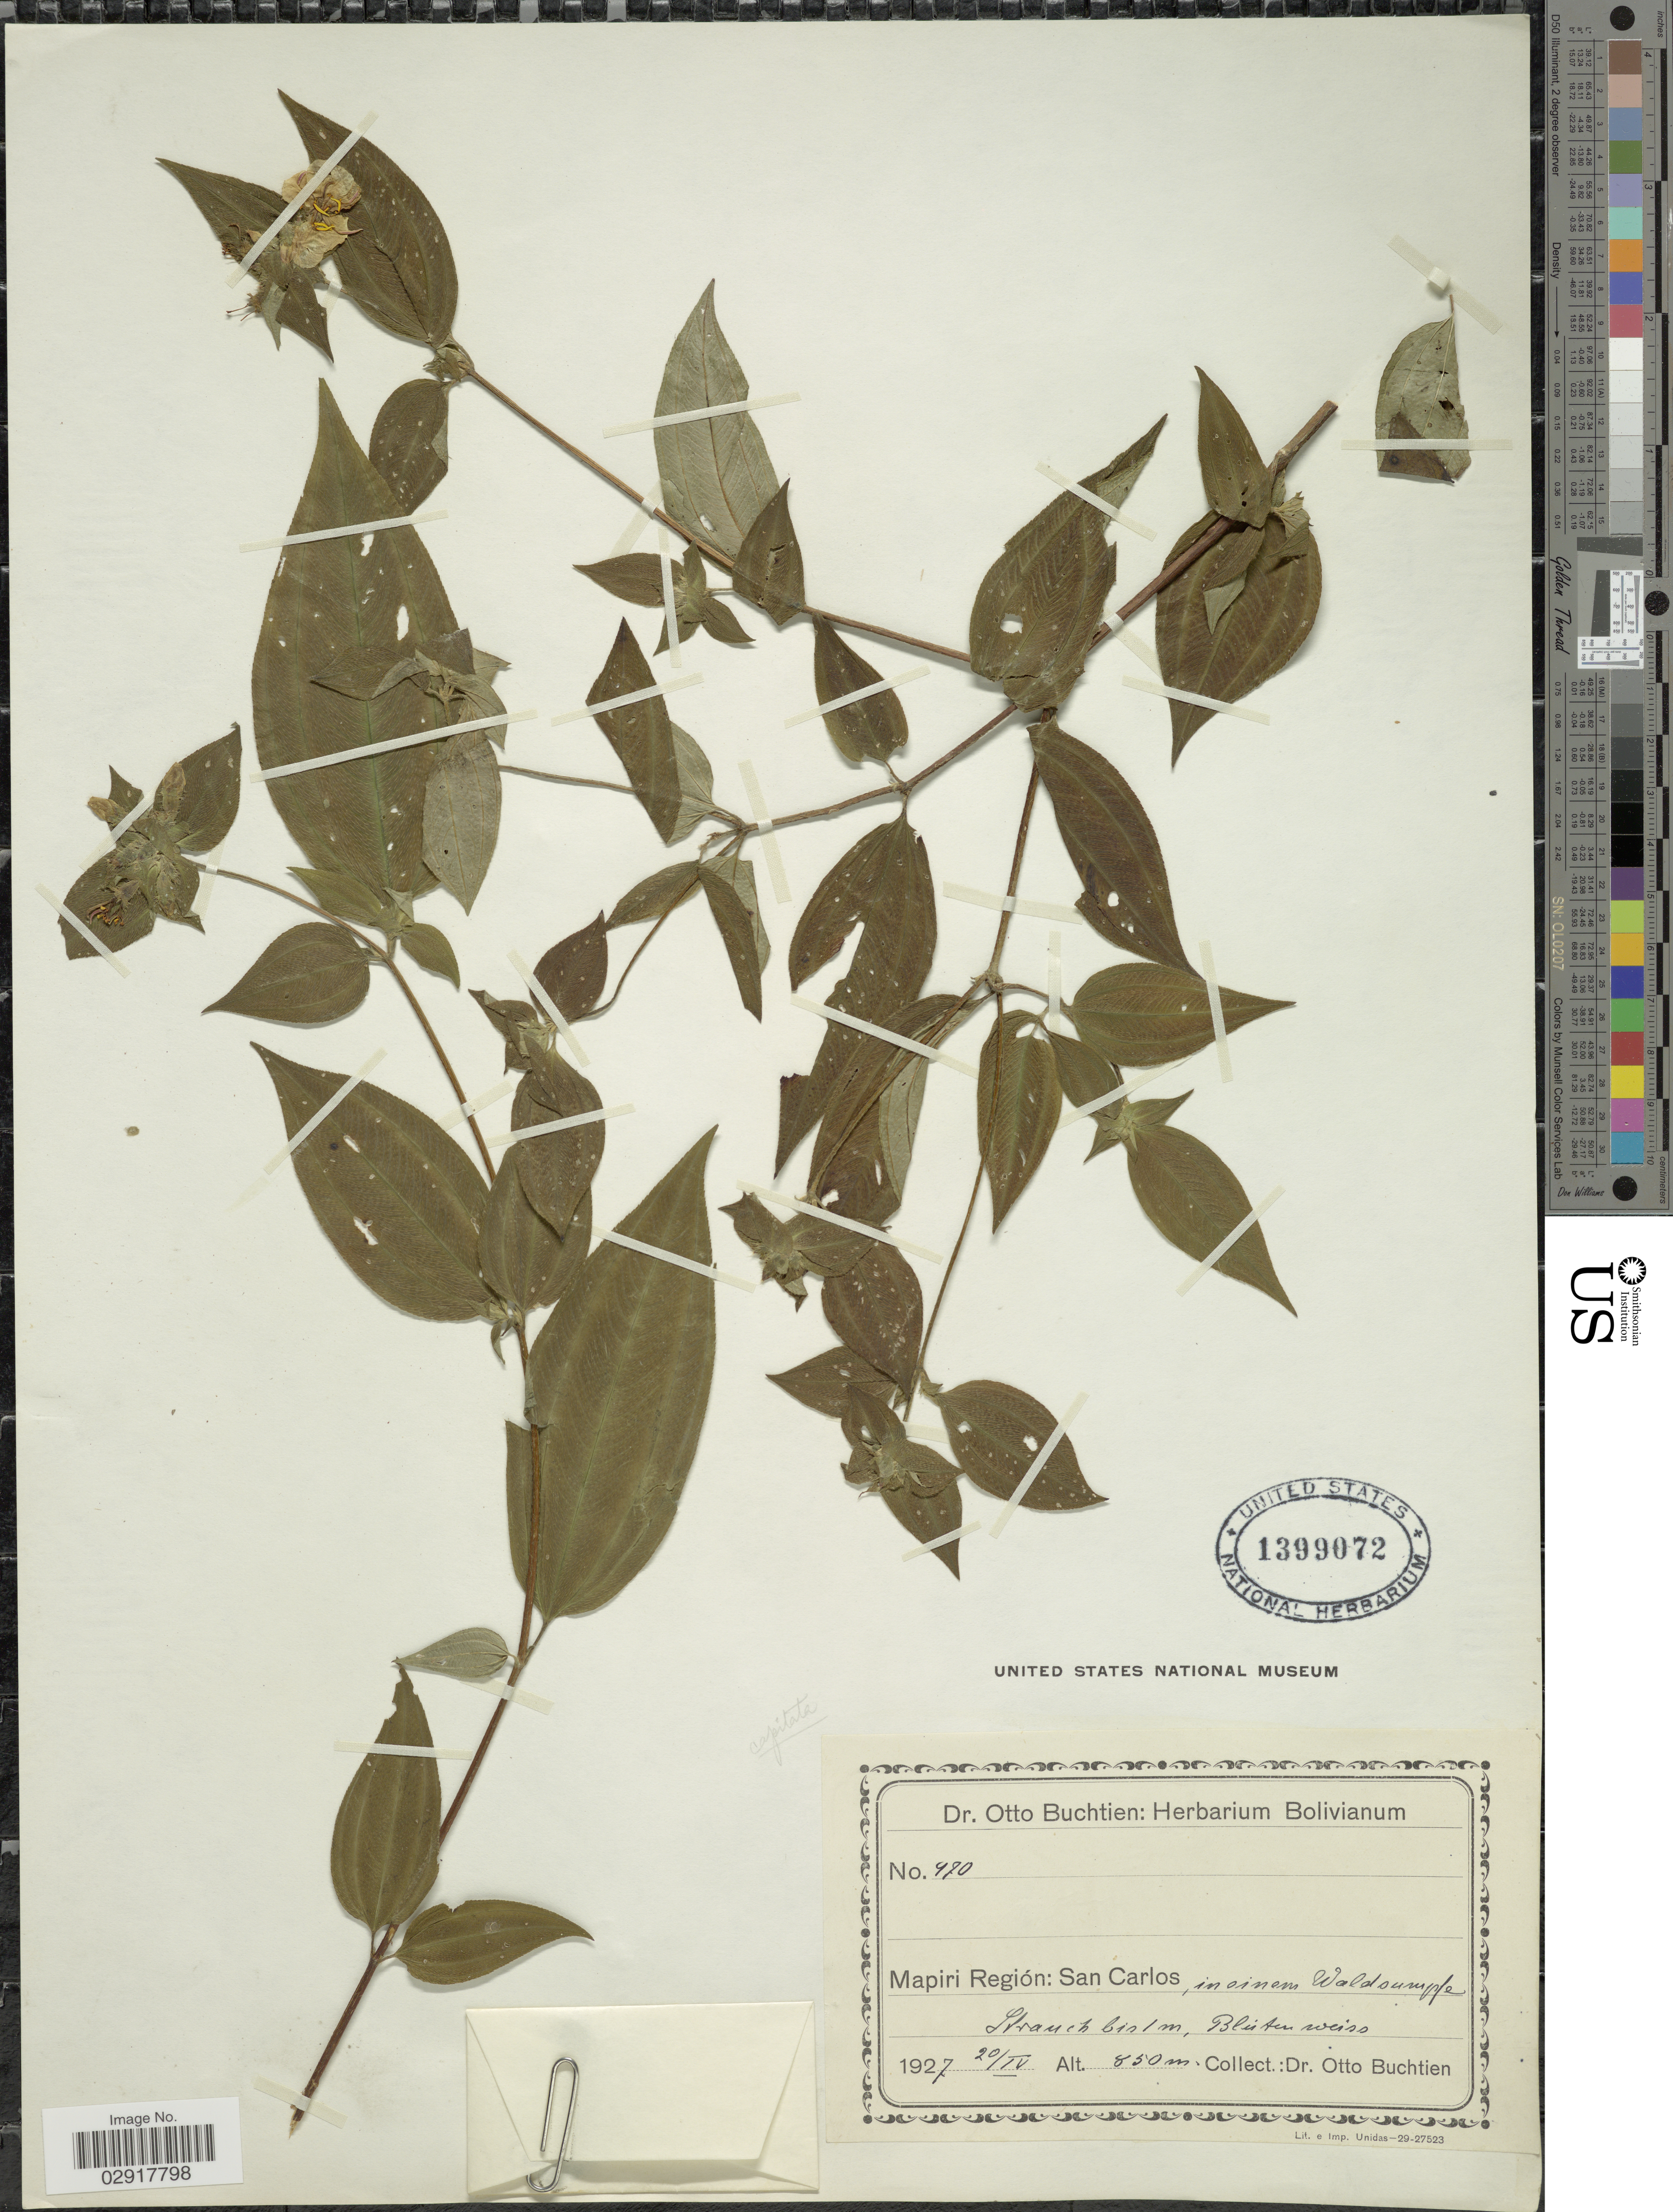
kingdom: Plantae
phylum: Tracheophyta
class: Magnoliopsida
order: Myrtales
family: Melastomataceae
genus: Chaetogastra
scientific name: Chaetogastra capitata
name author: (Naudin) P.J.F. Guim. & Michelang.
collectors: O. Buchtien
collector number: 470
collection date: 1927-04-20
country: Bolivia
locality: Mapiri Región: San Carlos, in einem Waldsumpfe.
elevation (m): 850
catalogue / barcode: US 1399072